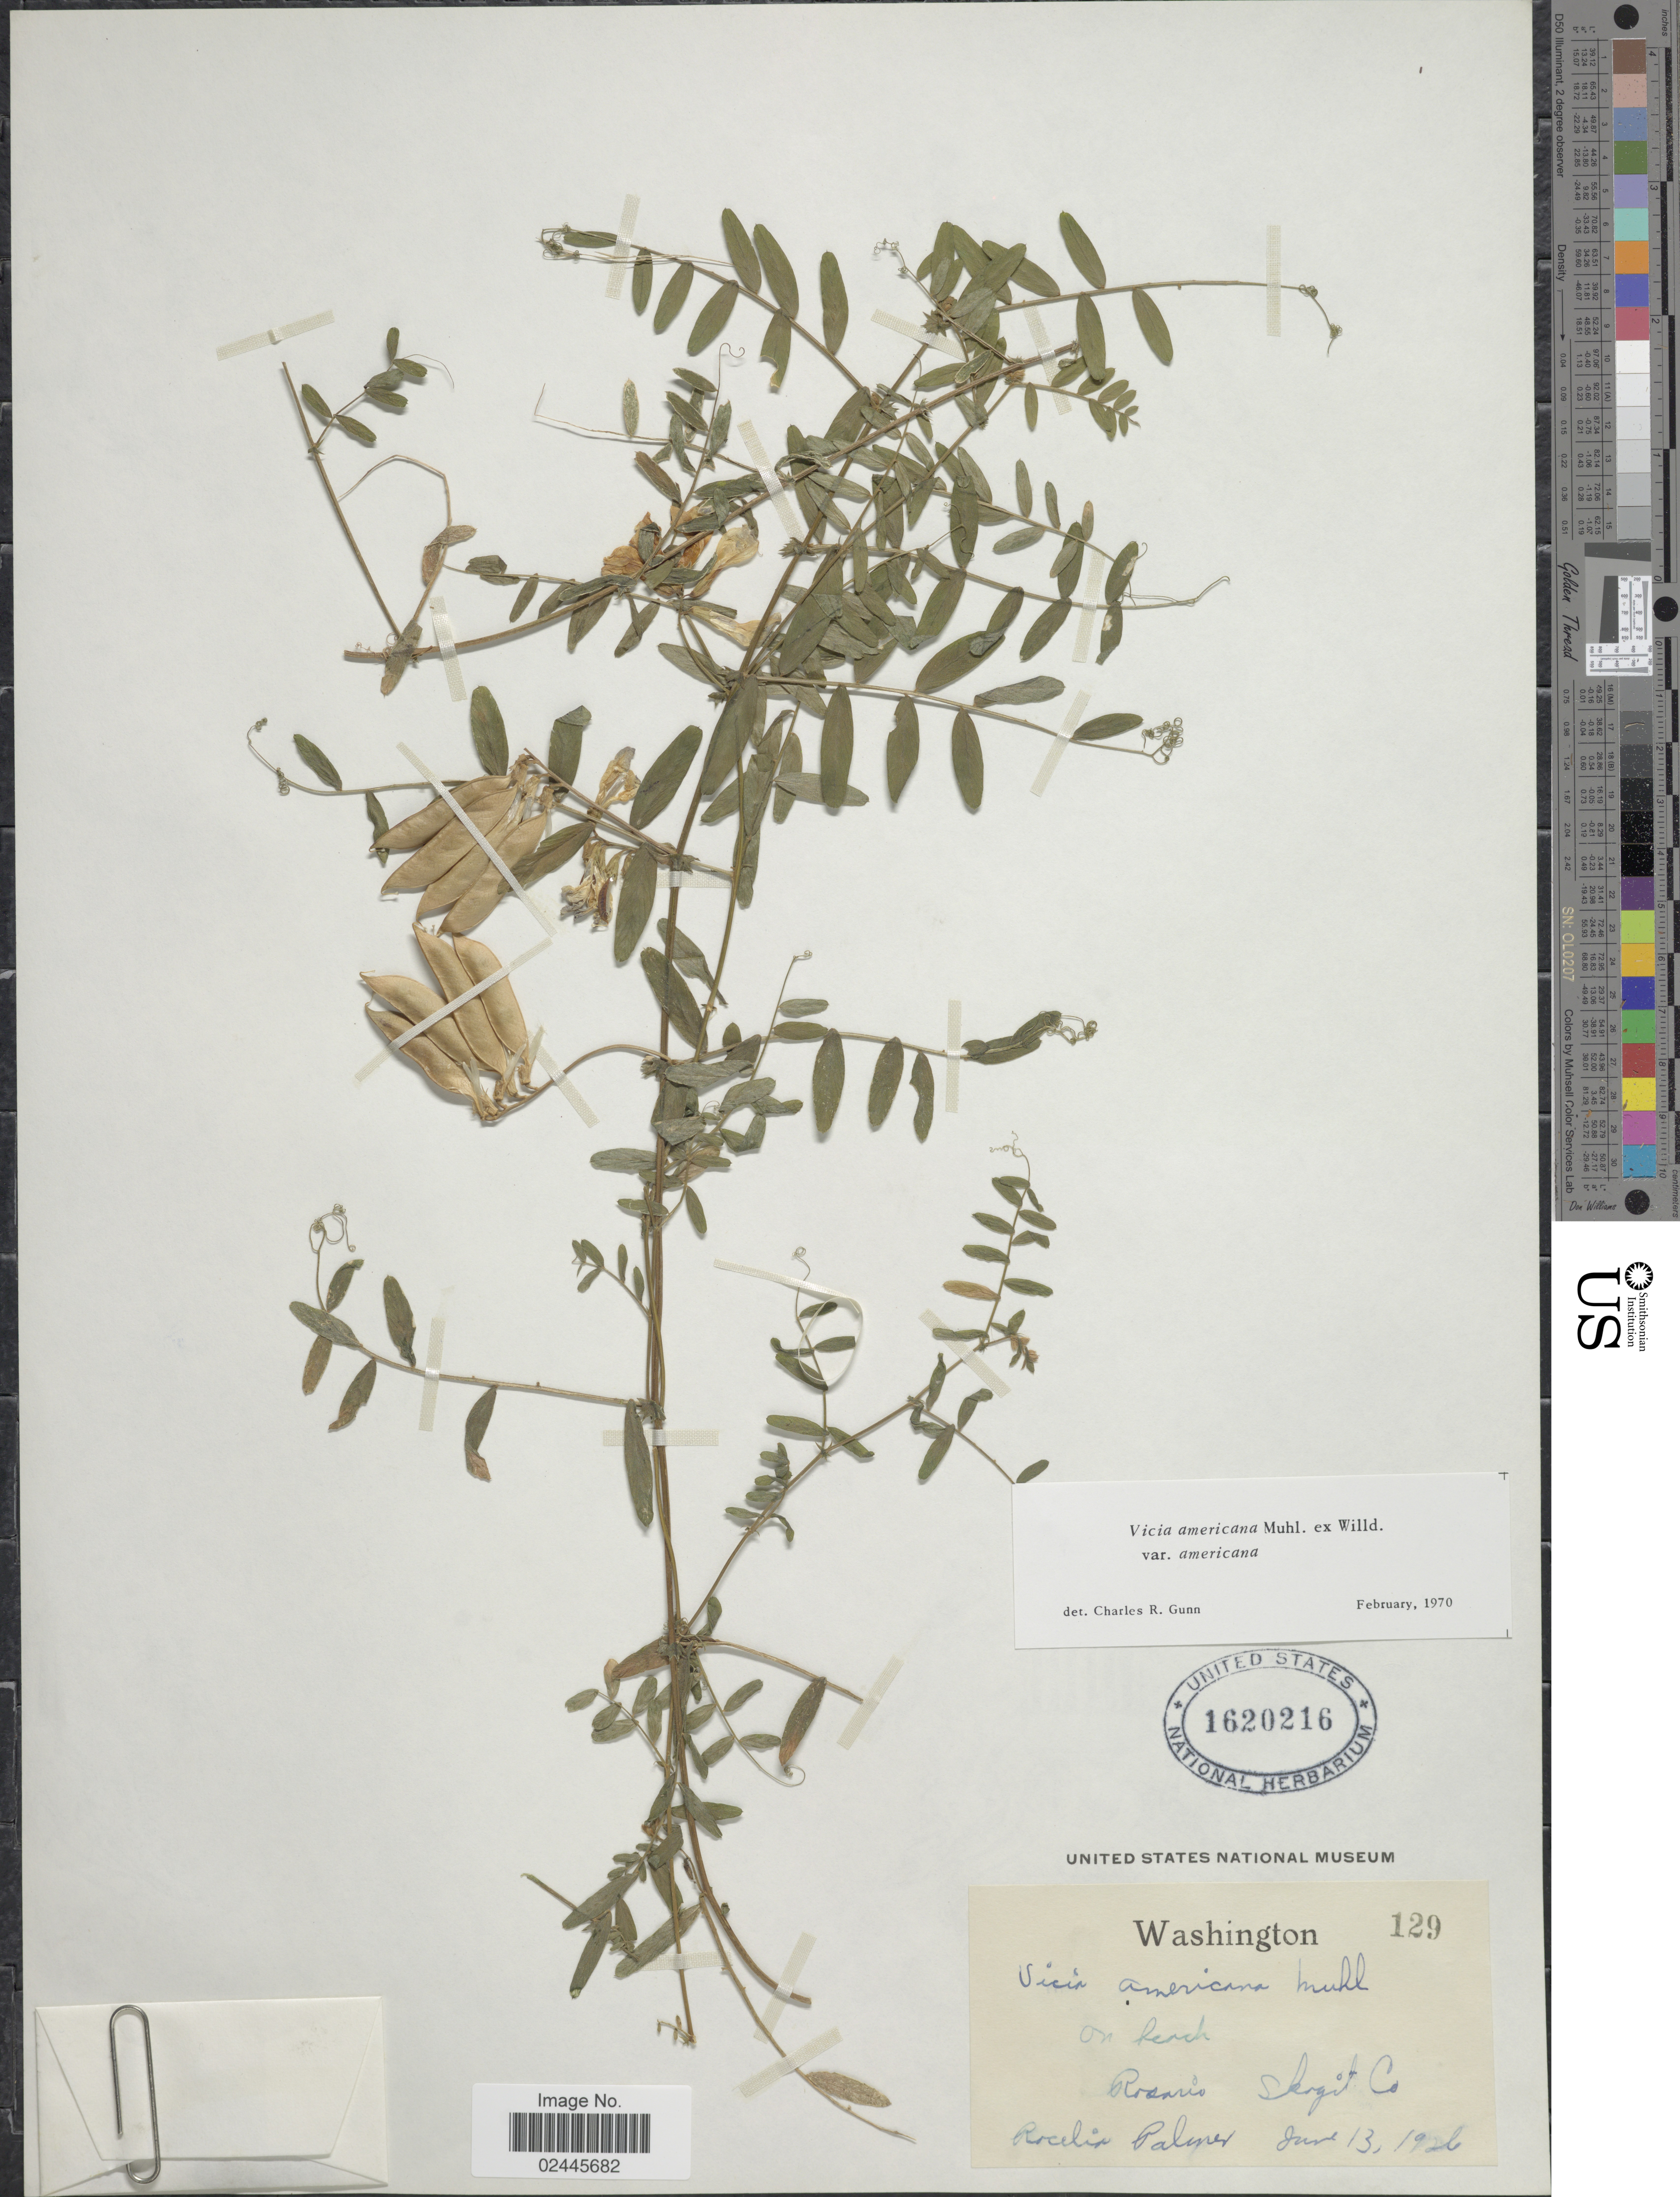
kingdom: Plantae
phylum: Tracheophyta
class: Magnoliopsida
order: Fabales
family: Fabaceae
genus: Vicia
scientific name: Vicia americana var. americana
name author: Muhl. ex Willd.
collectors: R. Palmer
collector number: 129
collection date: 1926-06-13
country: United States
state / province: Washington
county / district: Skagit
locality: On bench, Rosario, Skogit Co.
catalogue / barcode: US 1620216